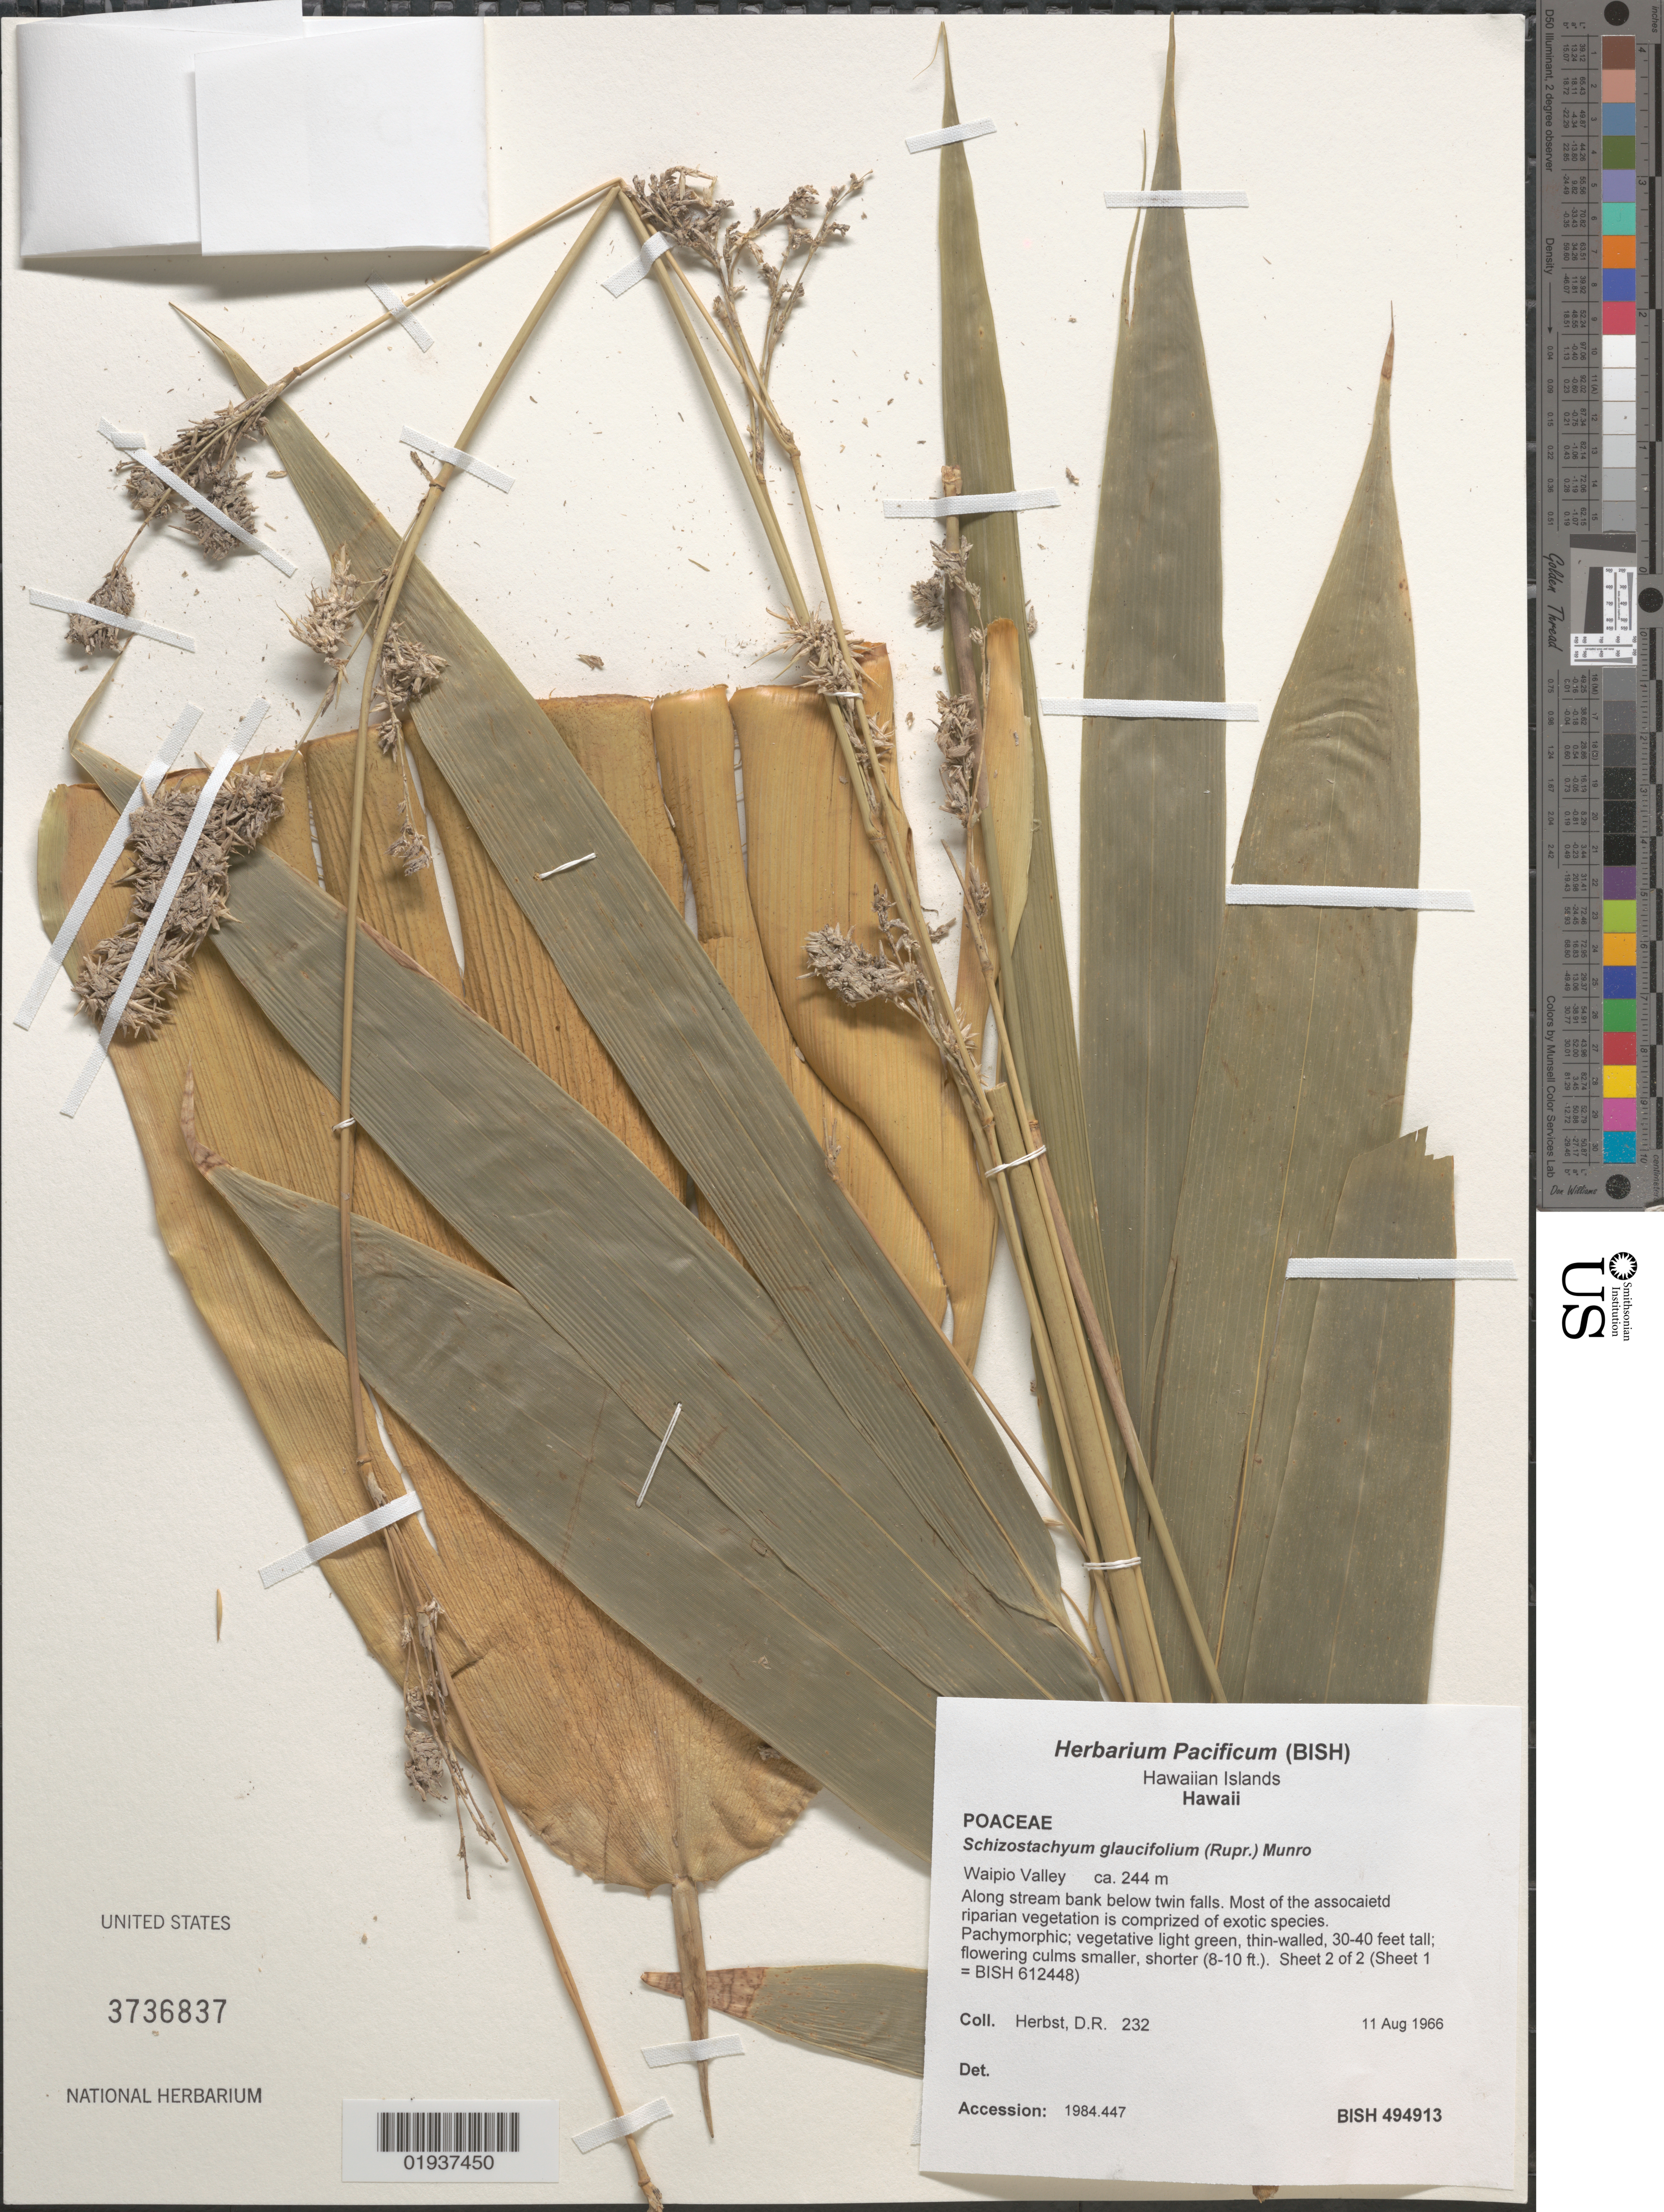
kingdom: Plantae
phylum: Tracheophyta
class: Liliopsida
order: Poales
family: Poaceae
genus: Schizostachyum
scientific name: Schizostachyum glaucifolium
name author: (Rupr.) Munro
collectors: D. R. Herbst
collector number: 232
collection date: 1966-08-11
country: United States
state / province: Hawaii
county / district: Hawaii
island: Hawaii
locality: Waipio Valley, along stream bank below twin falls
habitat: Riparian vegetation of exotic species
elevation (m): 244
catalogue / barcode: US 3736837